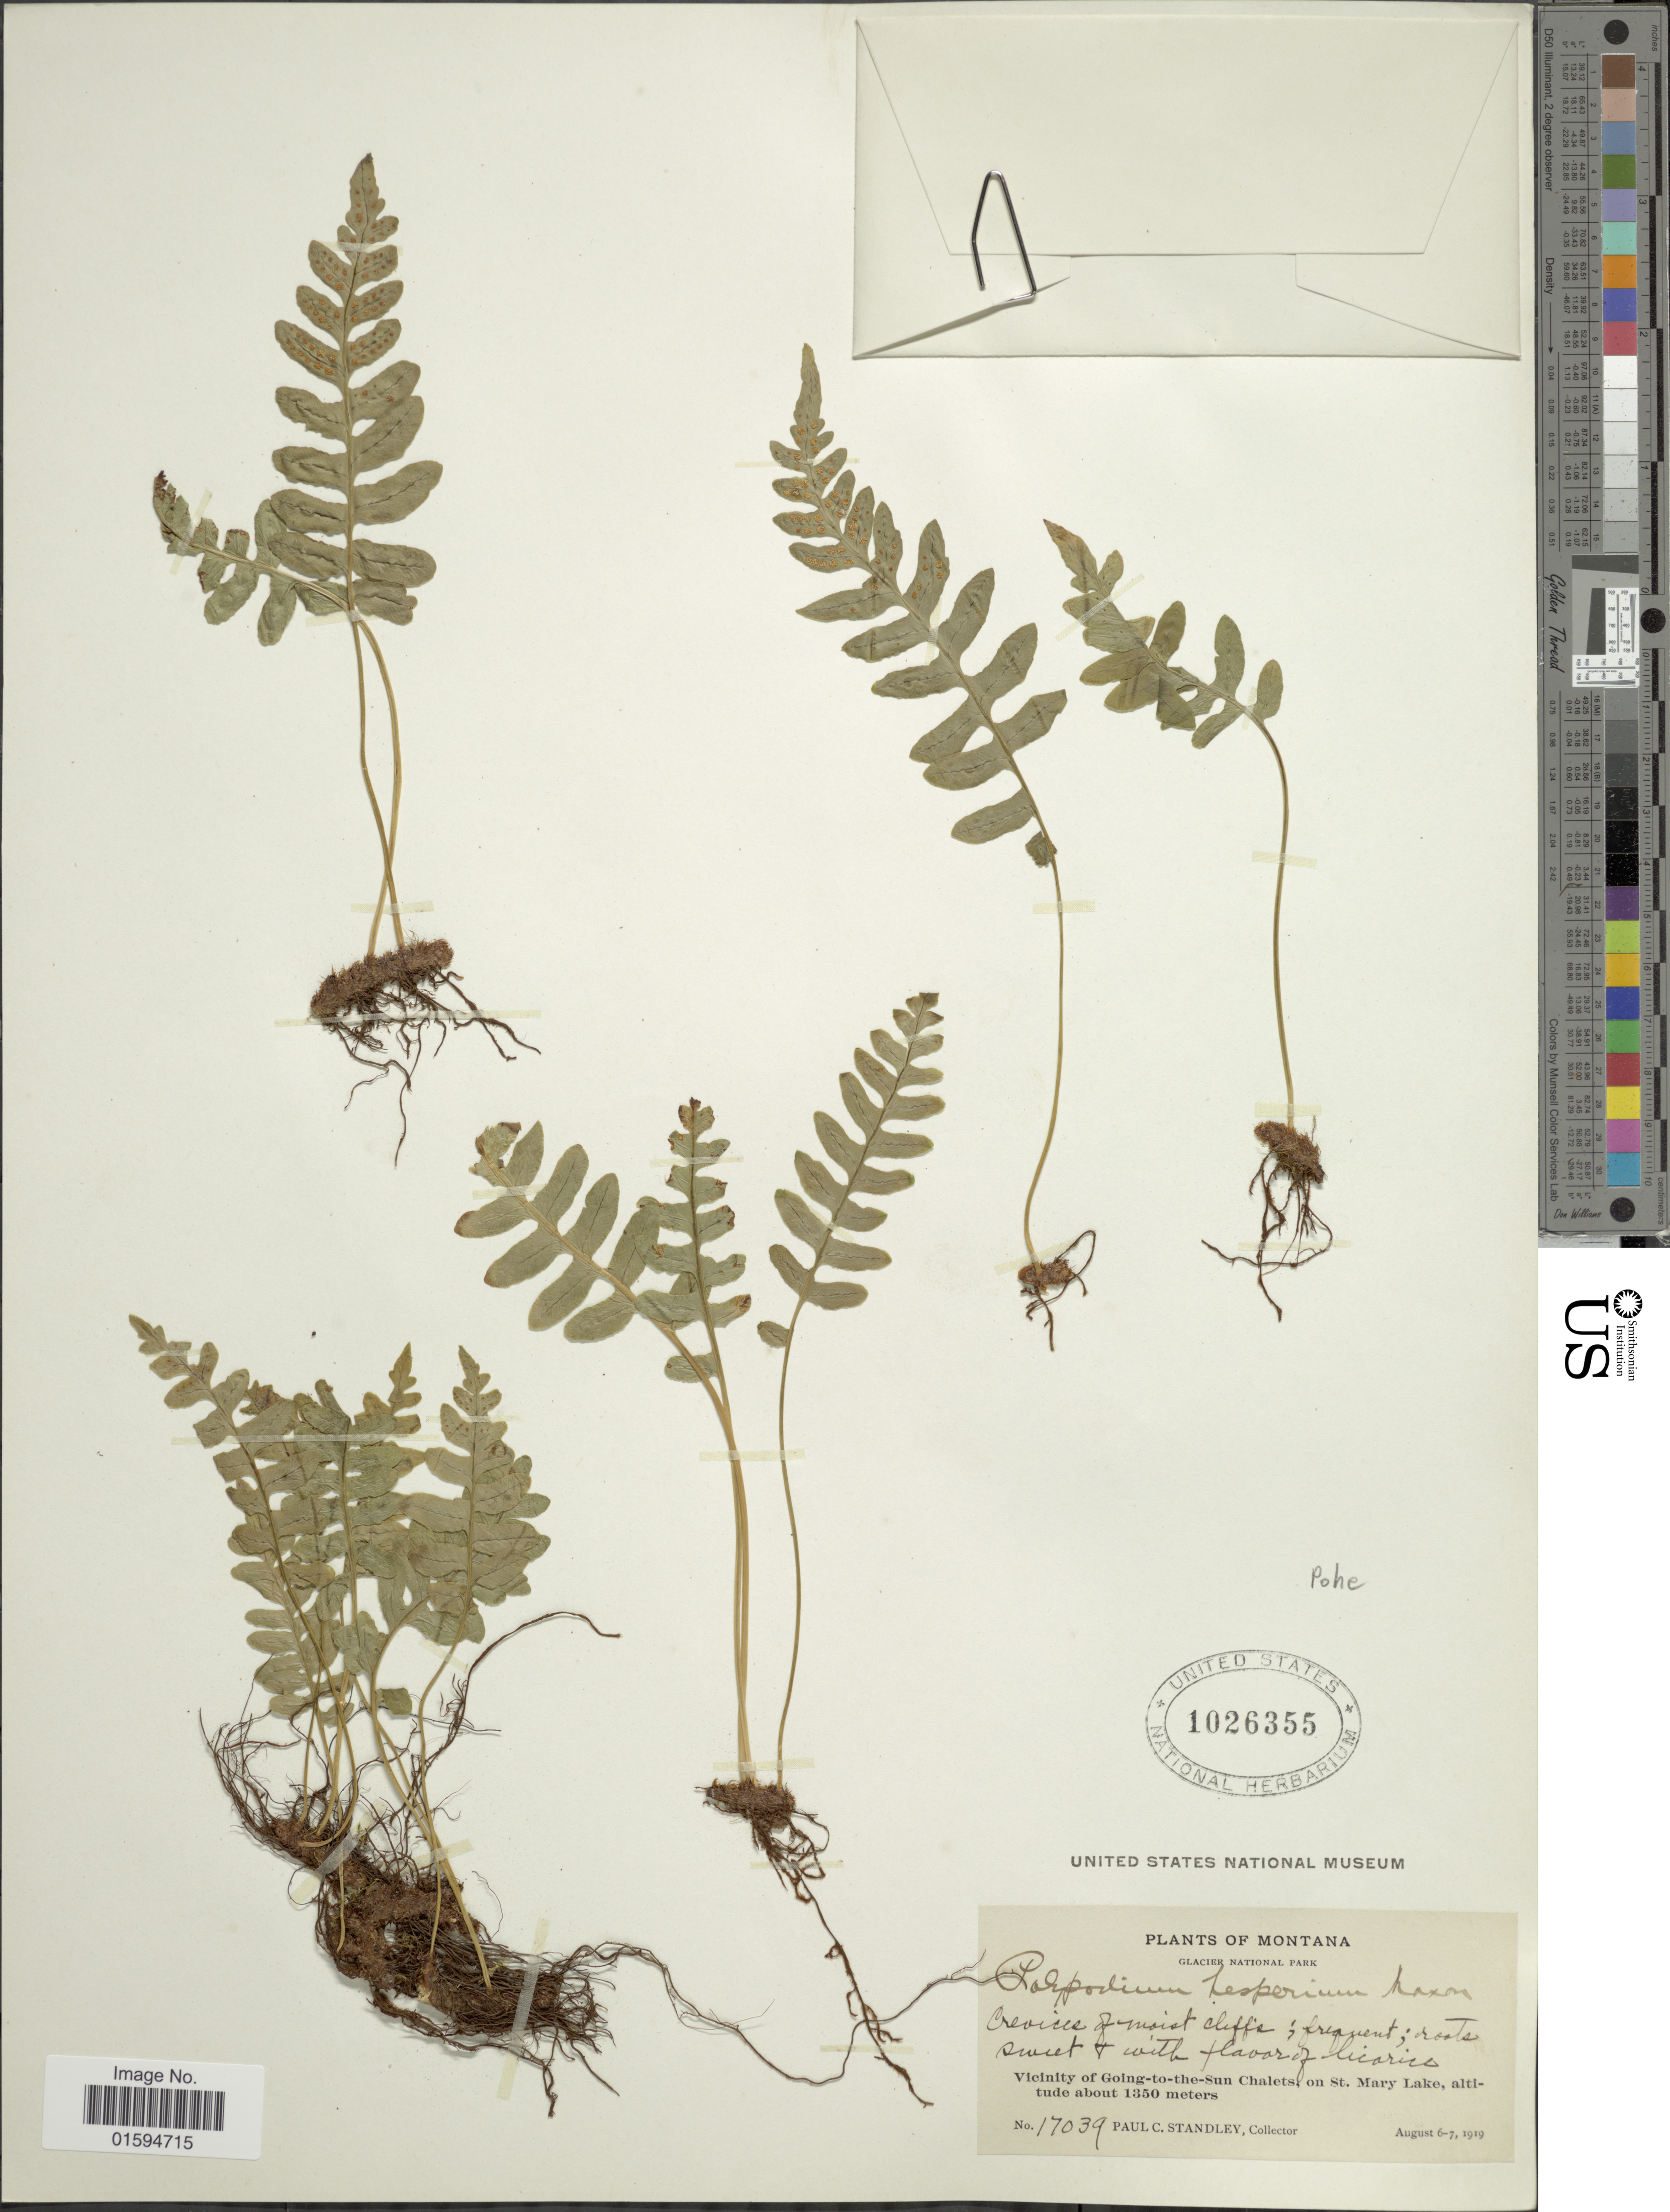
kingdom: Plantae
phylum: Tracheophyta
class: Polypodiopsida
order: Polypodiales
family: Polypodiaceae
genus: Polypodium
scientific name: Polypodium hesperium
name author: Maxon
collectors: P. C. Standley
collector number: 17039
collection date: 1919-08-06/1919-08-07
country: United States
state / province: Montana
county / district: Glacier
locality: Glacier National Park, Vicinity of Going-to-the-sun Chalets, on Mary Lake.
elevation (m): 1350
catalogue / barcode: US 1026355